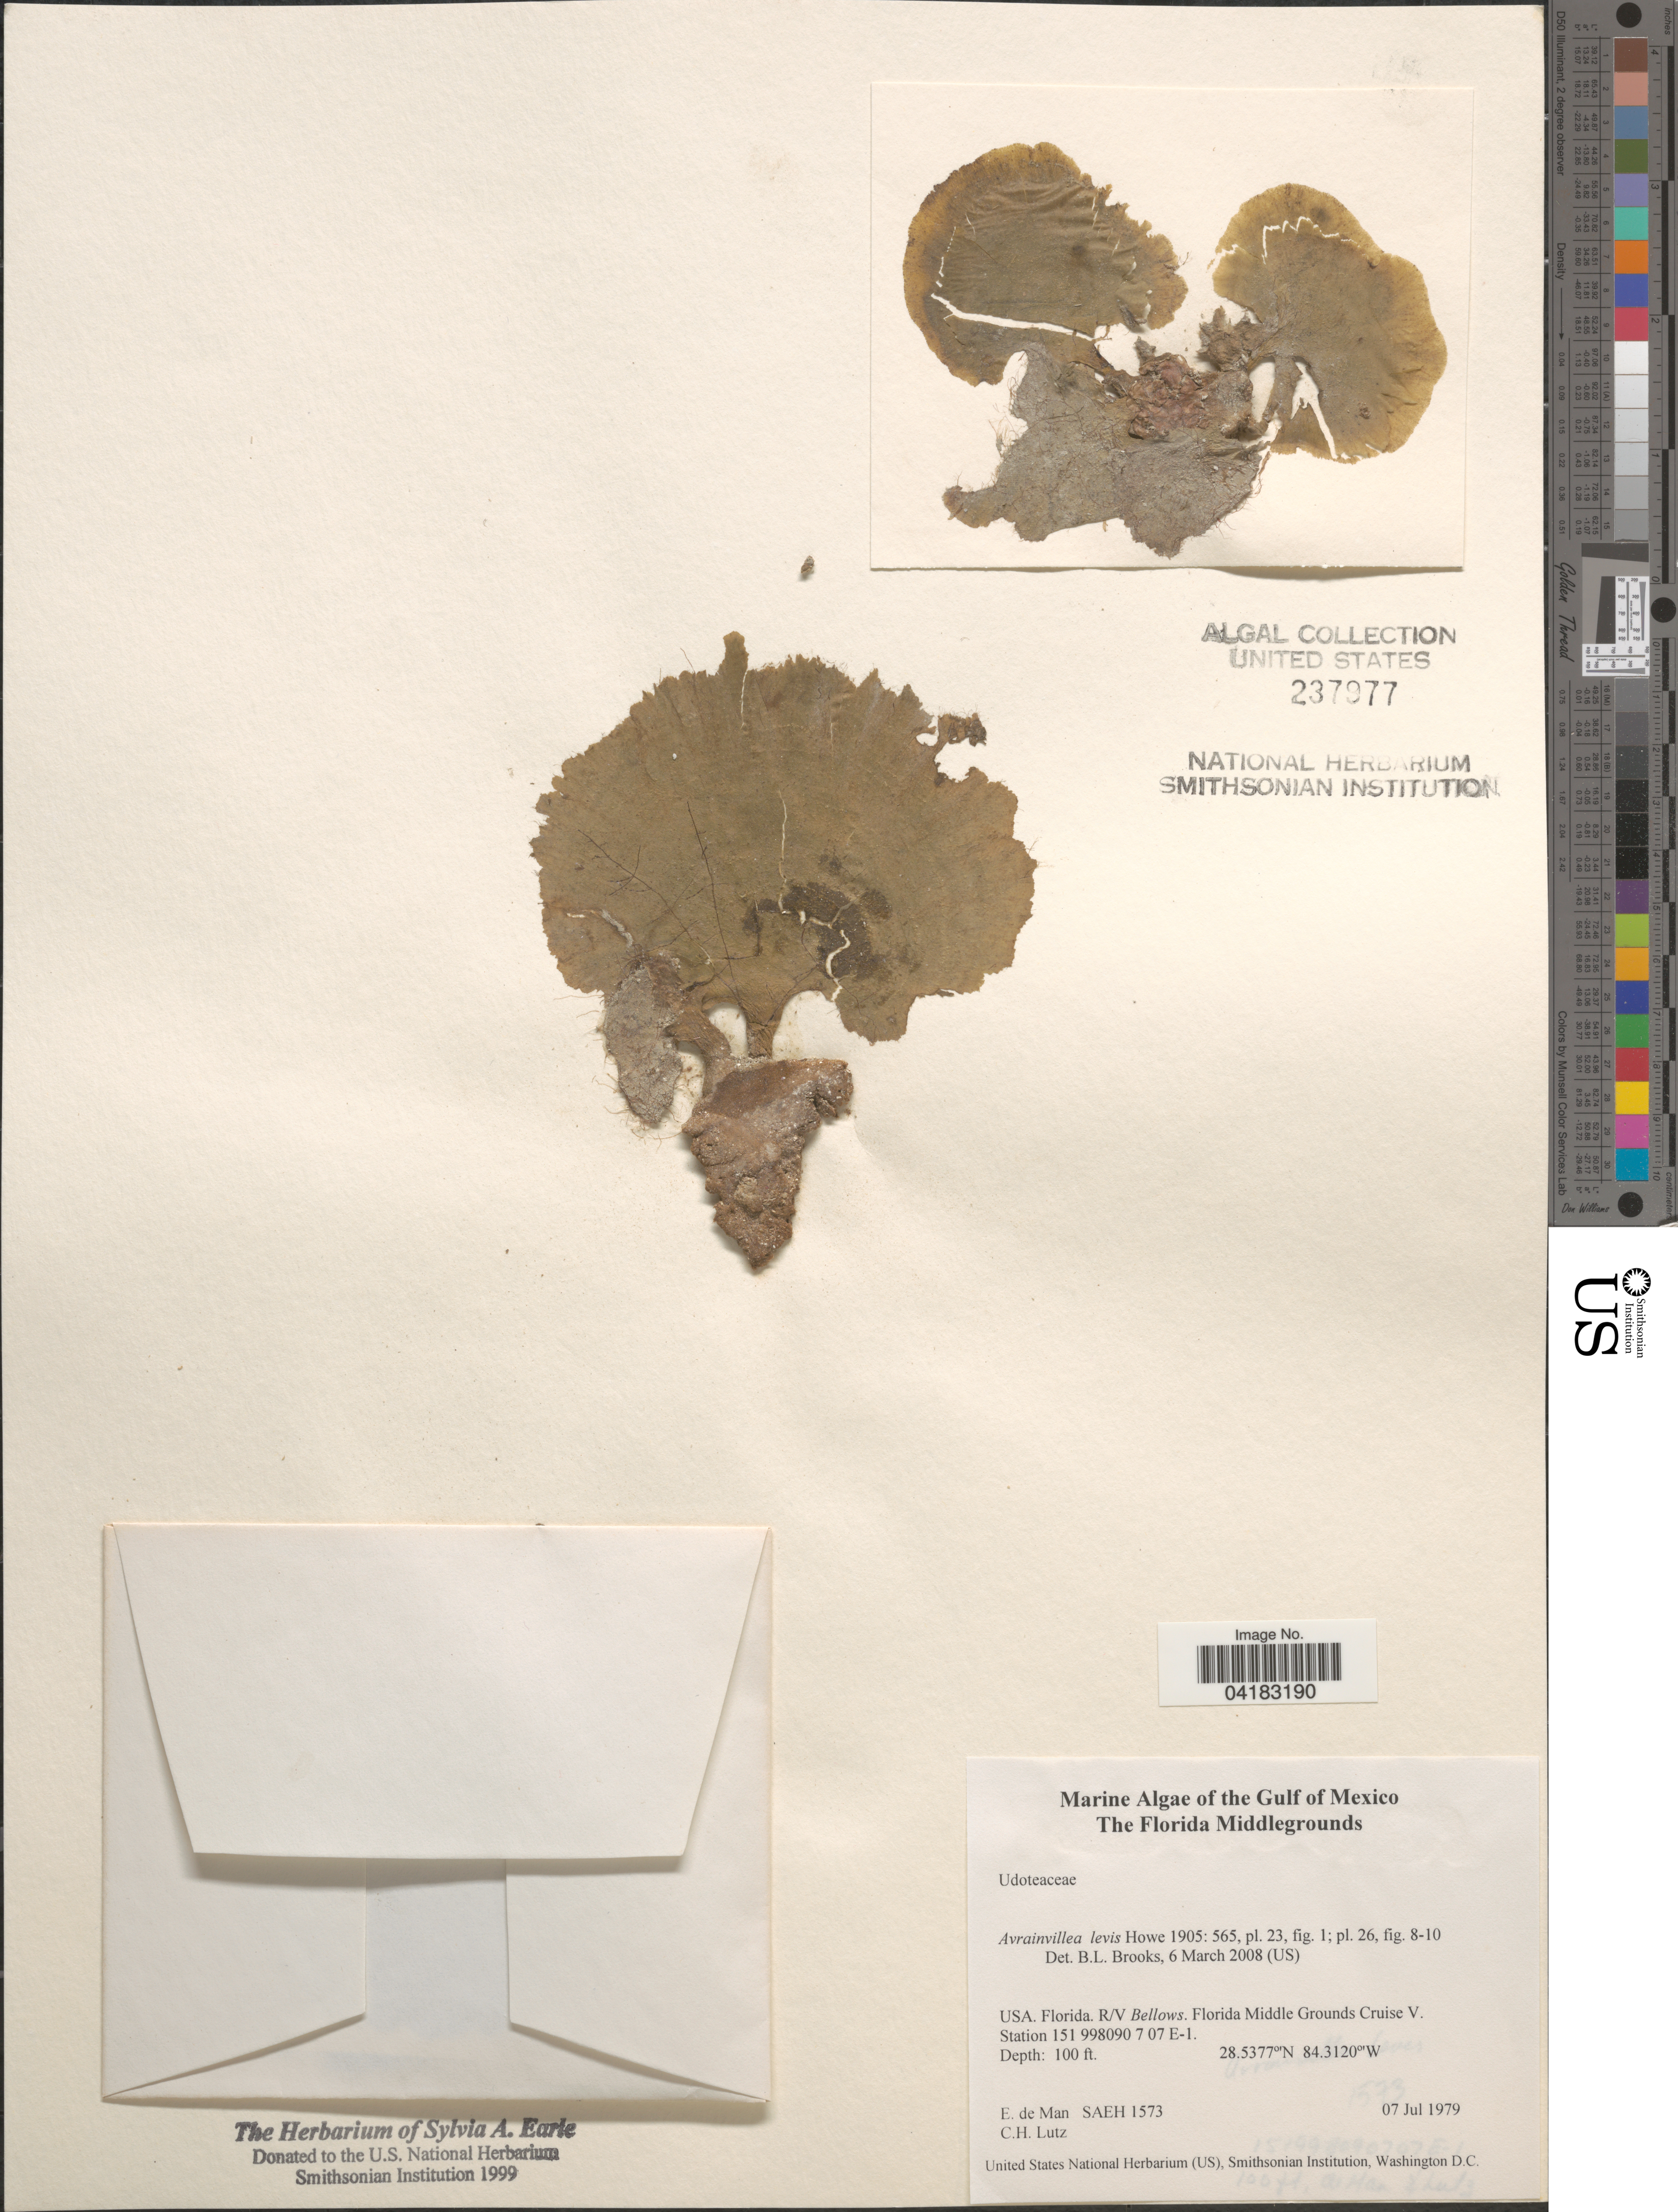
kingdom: Plantae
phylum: Chlorophyta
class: Ulvophyceae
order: Bryopsidales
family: Dichotomosiphonaceae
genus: Avrainvillea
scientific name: Avrainvillea levis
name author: M. Howe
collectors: E. de Man & C. Lutz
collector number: SAEH1573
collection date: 1979-07-07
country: United States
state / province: Florida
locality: Gulf of Mexico. R/V Bellows. Florida Middle Grounds Cruise V. Station 151 998090 7 07 E-1.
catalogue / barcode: US 237977